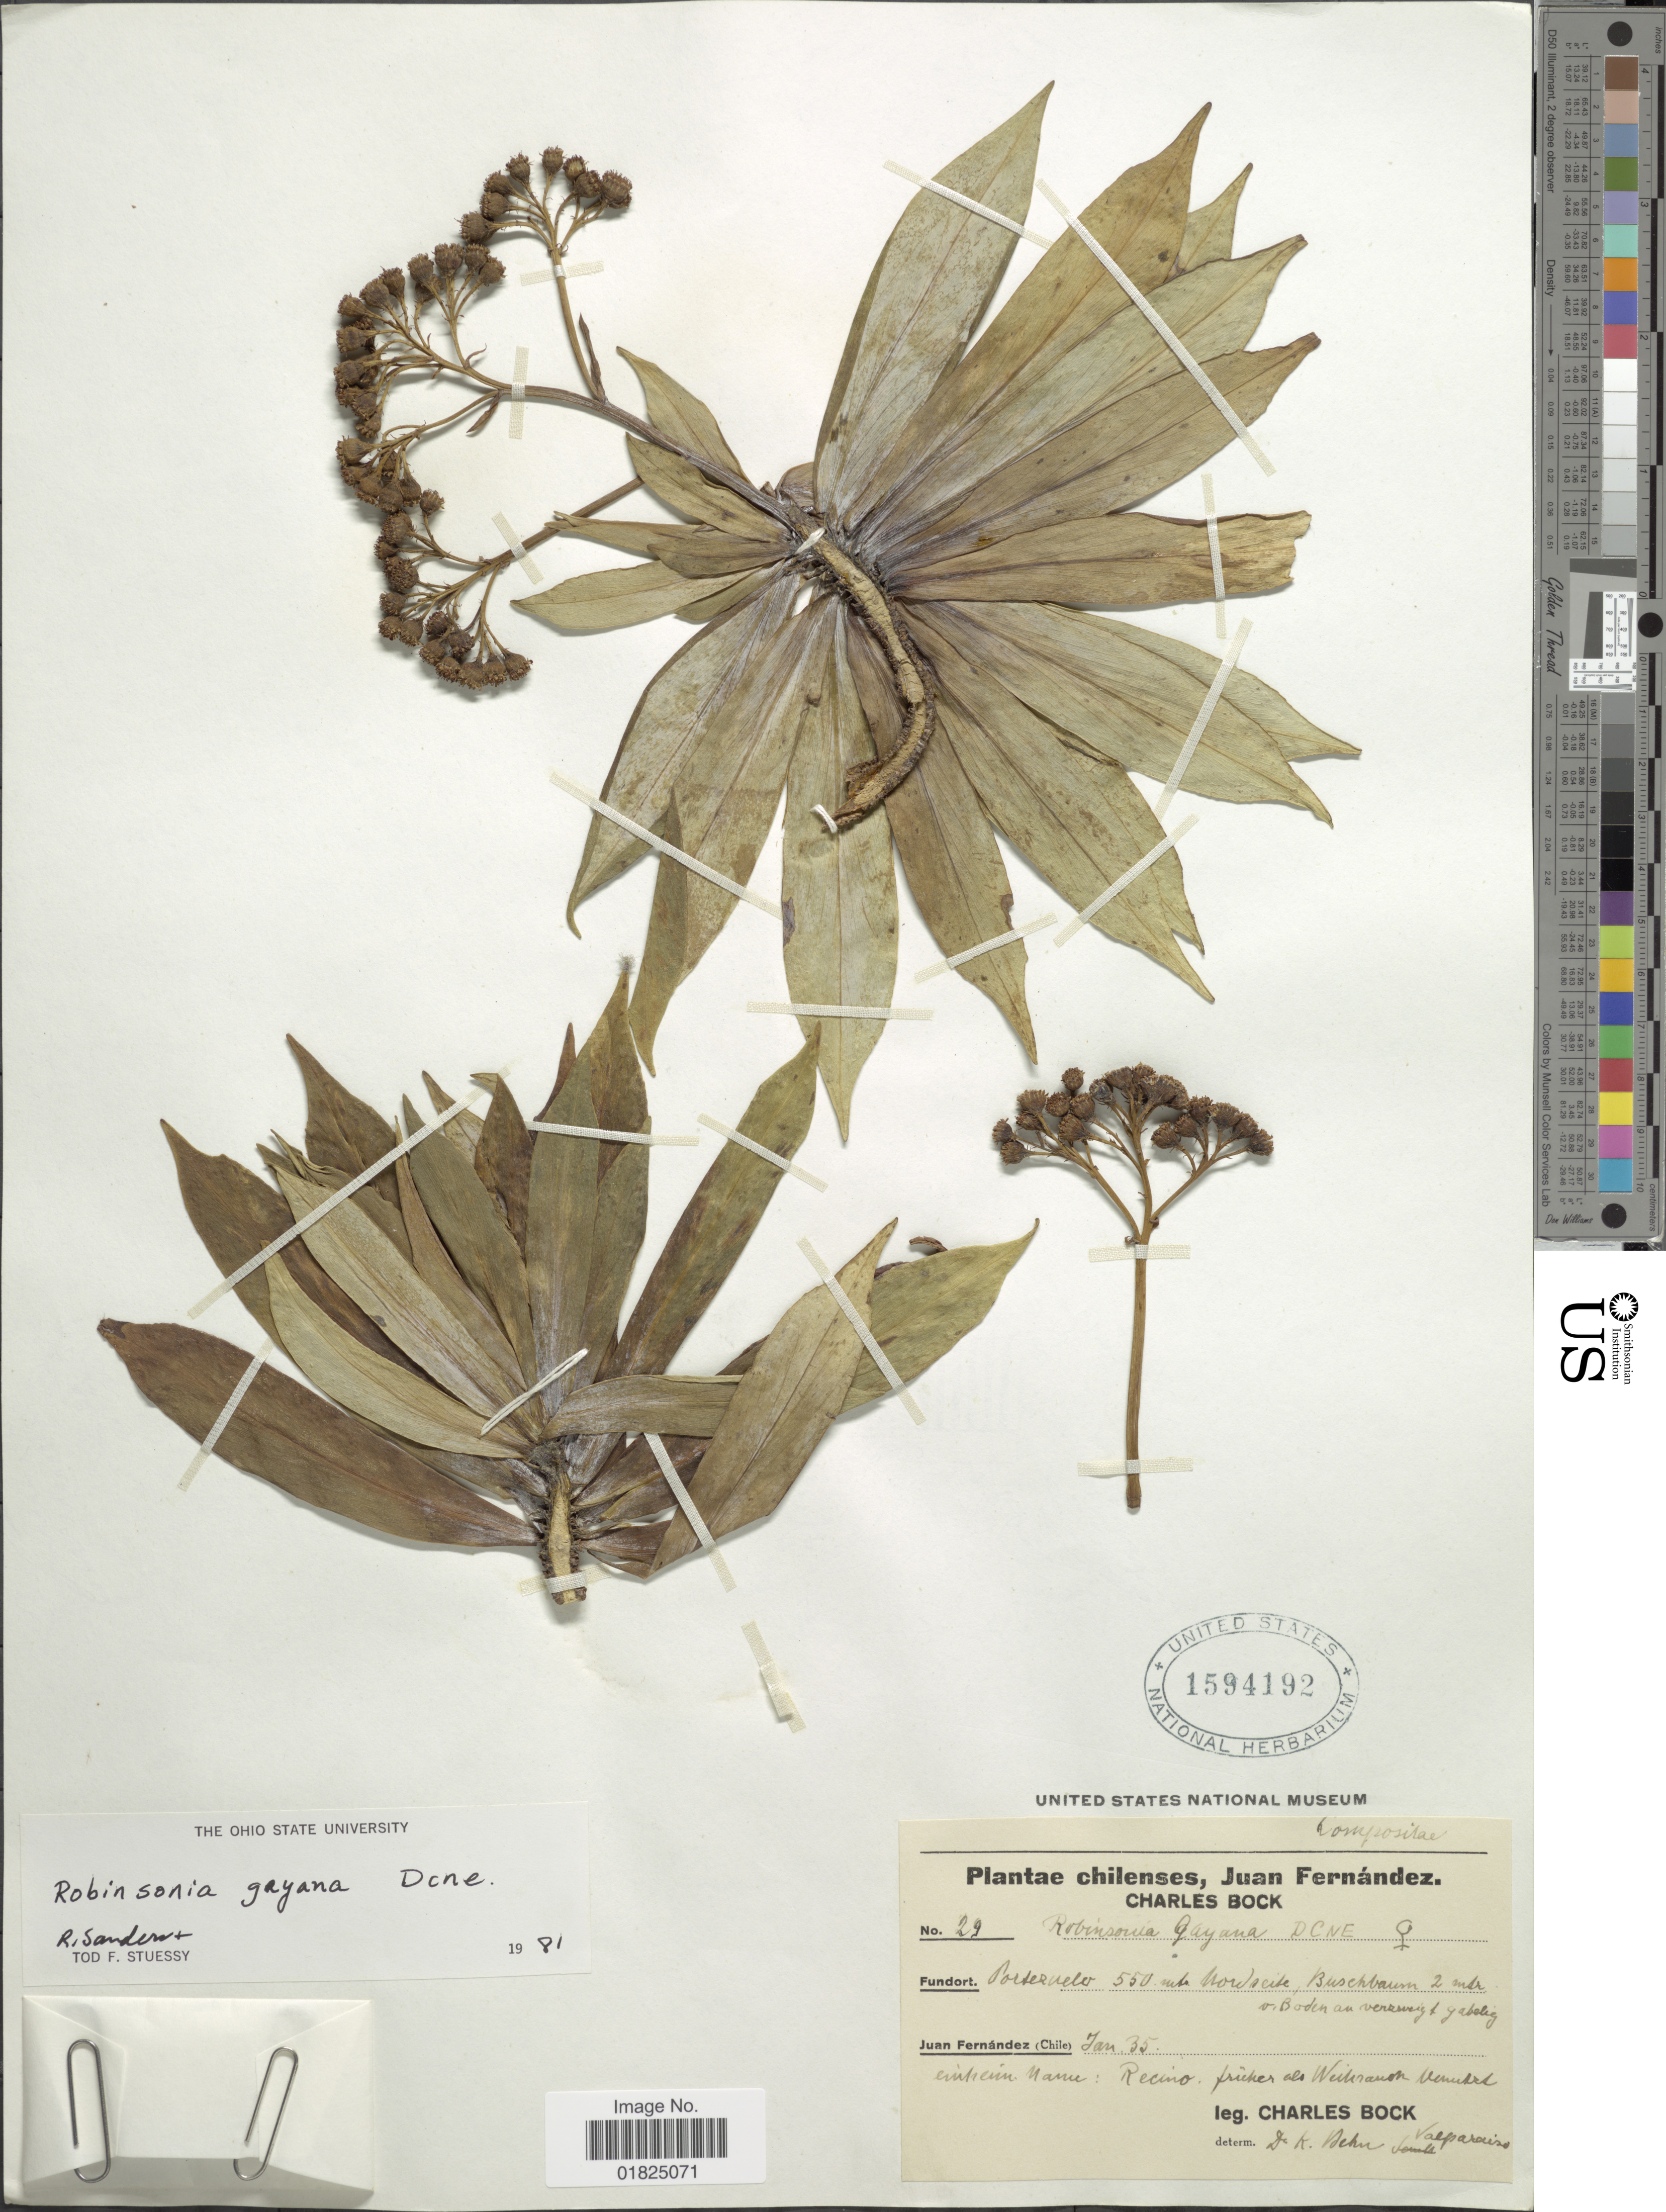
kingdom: Plantae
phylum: Tracheophyta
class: Magnoliopsida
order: Asterales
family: Asteraceae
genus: Robinsonia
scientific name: Robinsonia gayana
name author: Decne.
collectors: C. Bock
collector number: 29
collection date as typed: Transcribed d/m/y: /1/35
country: Chile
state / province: Valparaíso (V)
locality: Portezuleo, 550 mts Nordseite, Buschbaum 2 mtr v Boden an verzweigt gabelig, Juan Fernandez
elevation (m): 550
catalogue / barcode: US 1594192